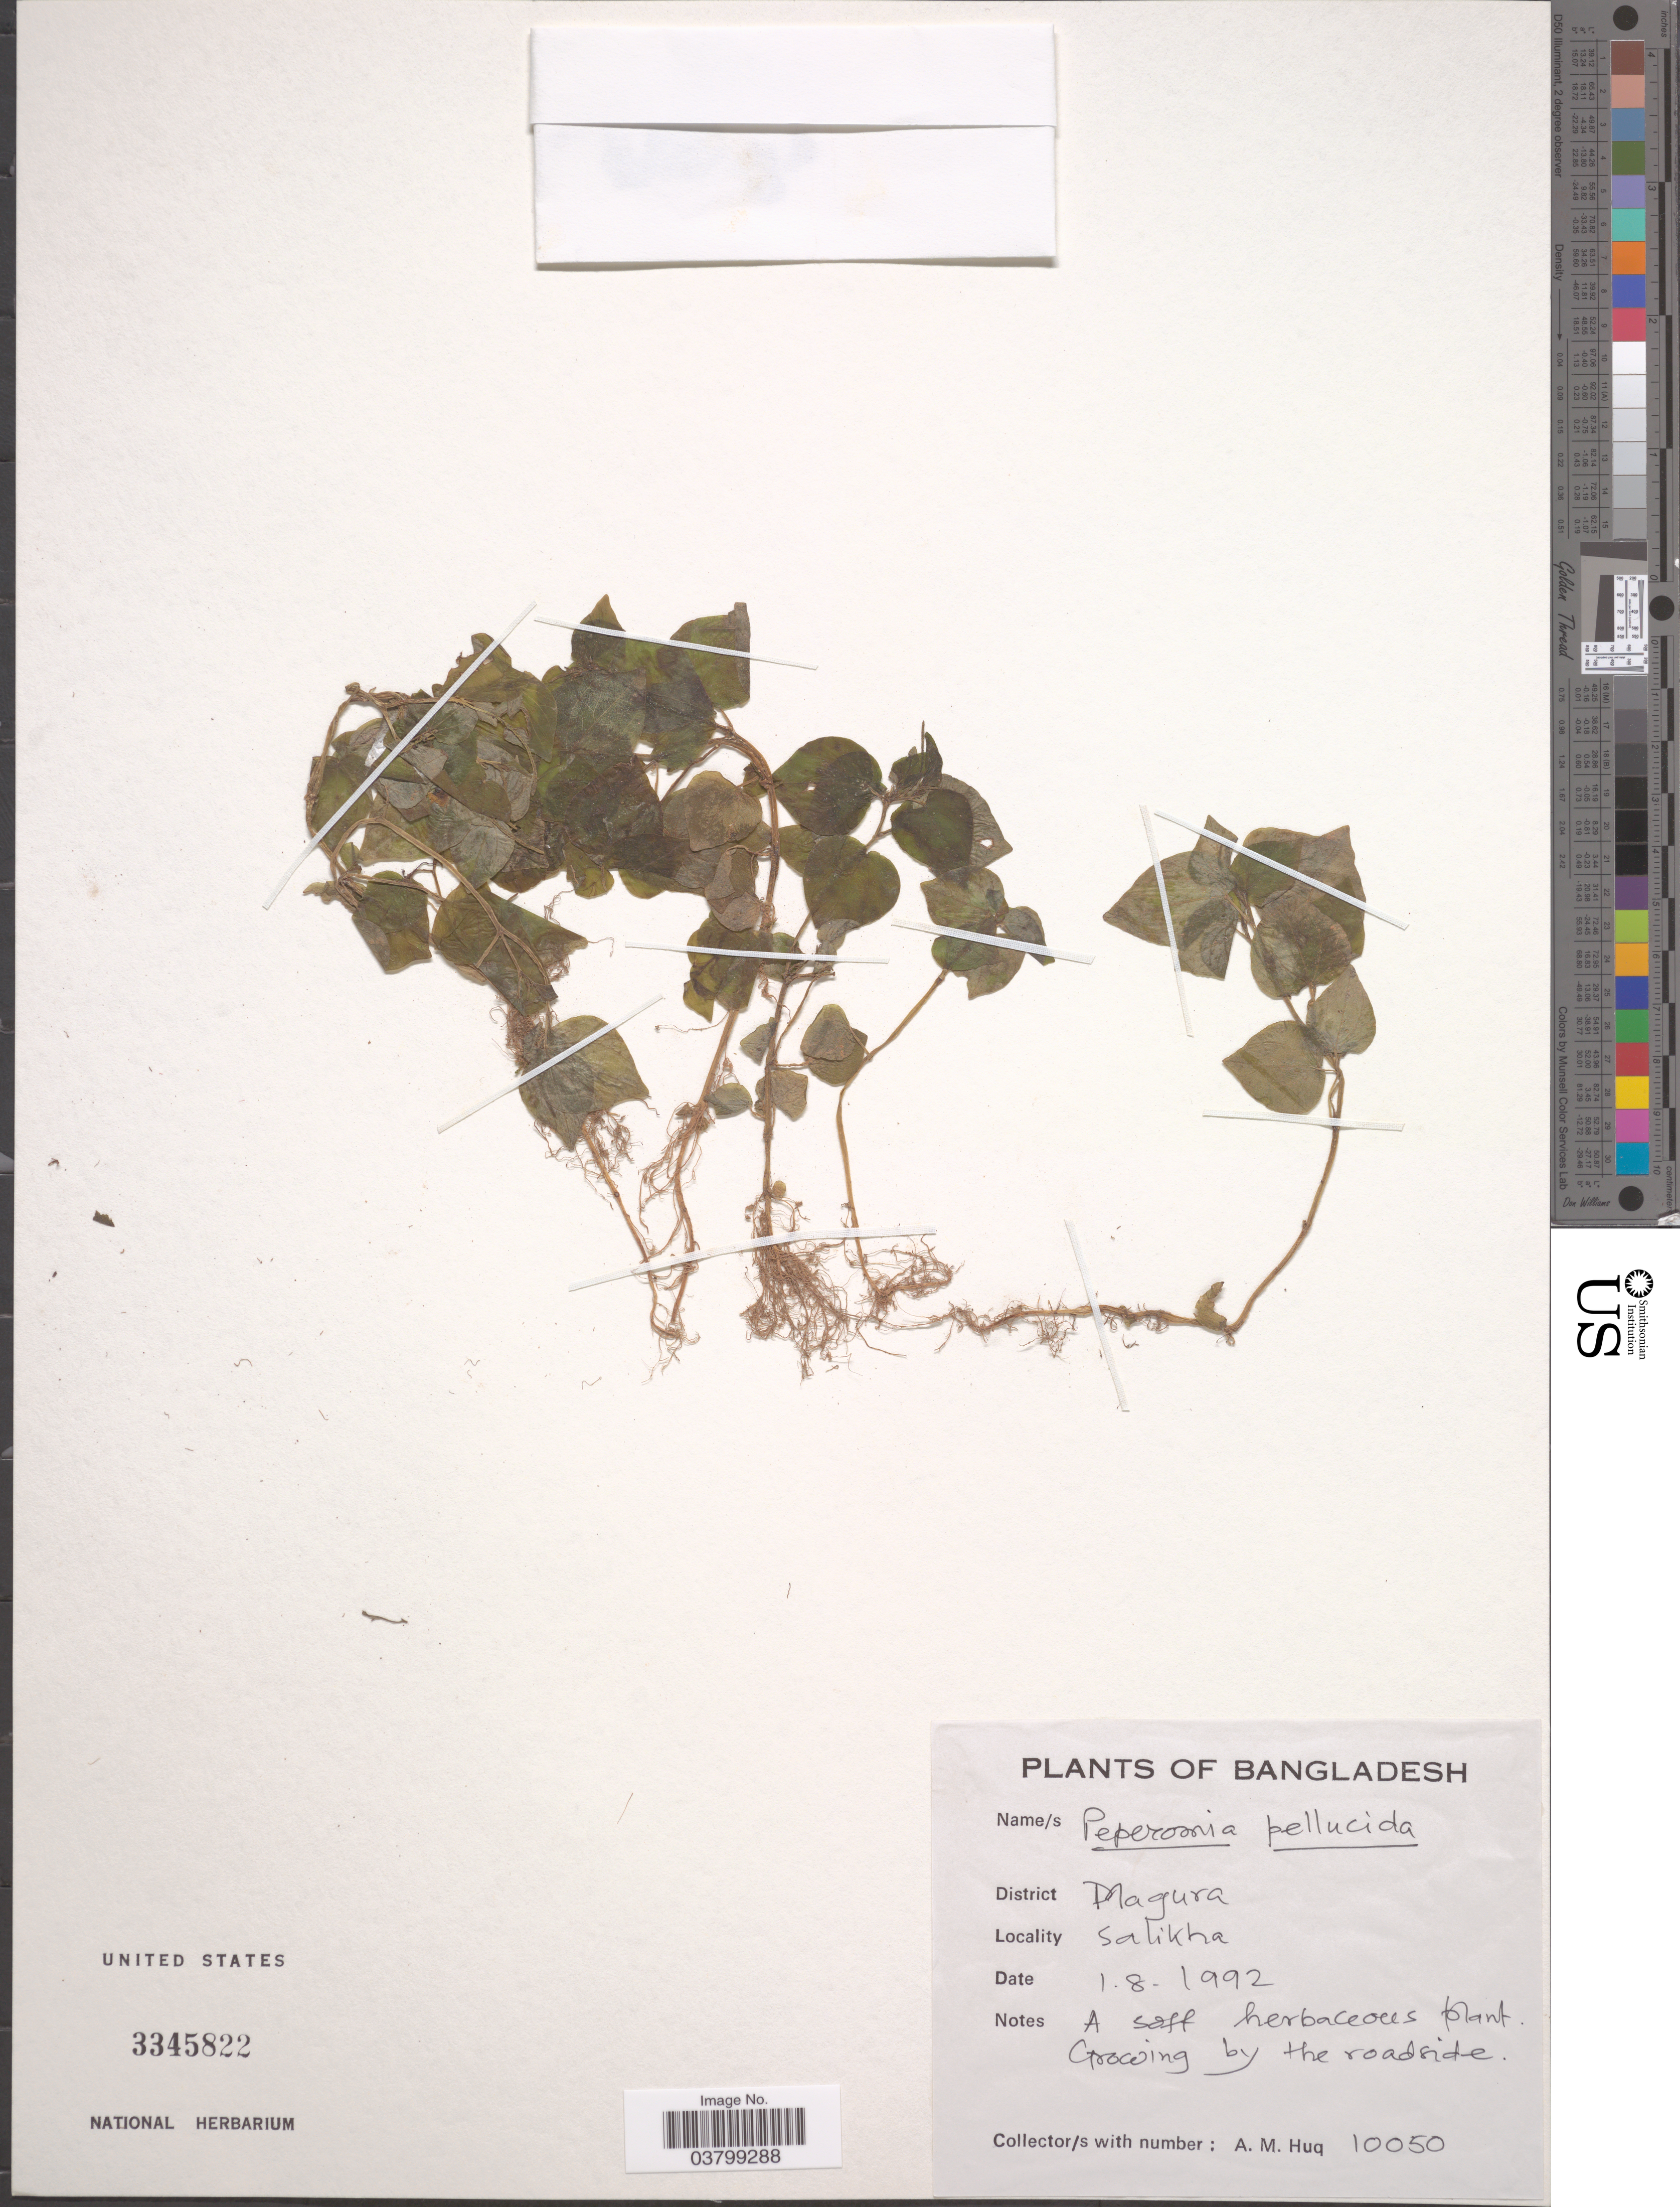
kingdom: Plantae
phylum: Tracheophyta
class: Magnoliopsida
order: Piperales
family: Piperaceae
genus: Peperomia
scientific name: Peperomia pellucida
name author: (L.) Kunth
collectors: A. M. Huq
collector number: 10050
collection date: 1992-08-01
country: Bangladesh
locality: District Plagura. Salikha.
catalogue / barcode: US 3345822